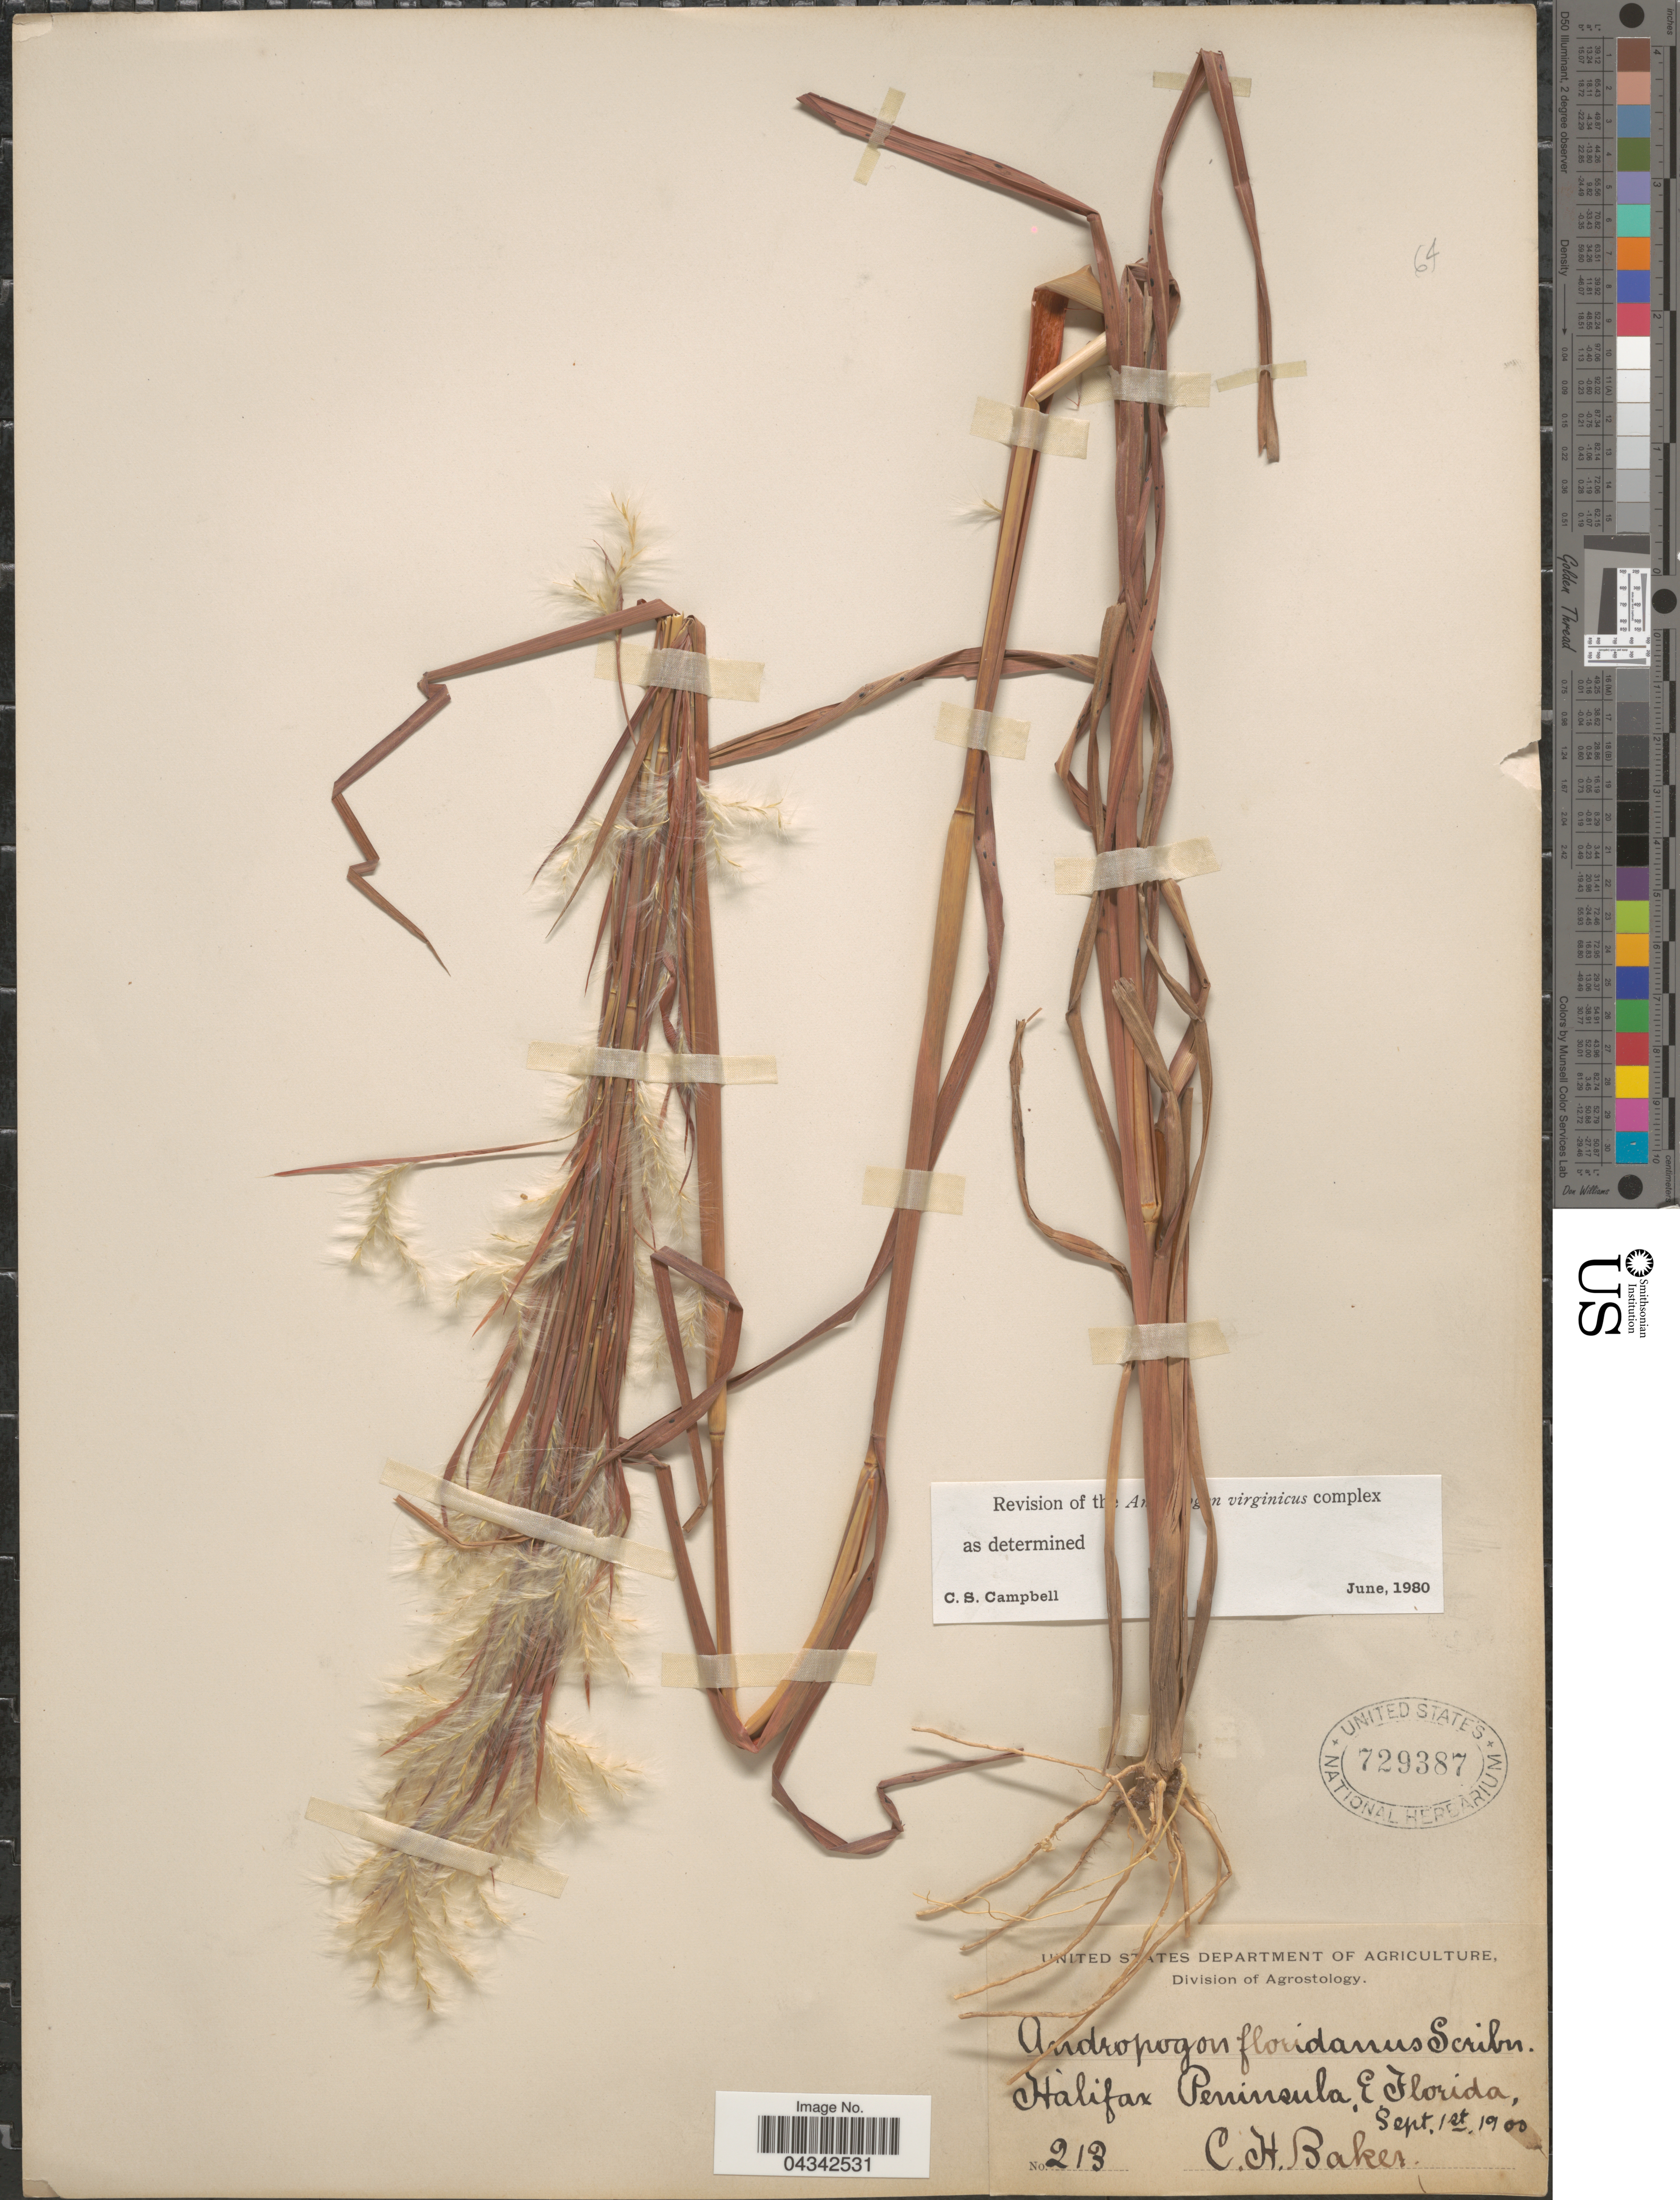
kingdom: Plantae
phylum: Tracheophyta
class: Liliopsida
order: Poales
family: Poaceae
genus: Andropogon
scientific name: Andropogon floridanus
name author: Scribn.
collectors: C. H. Baker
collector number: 213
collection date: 1900-09-01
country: United States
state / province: Florida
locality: Halifax Peninsula,E Florida.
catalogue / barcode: US 729387